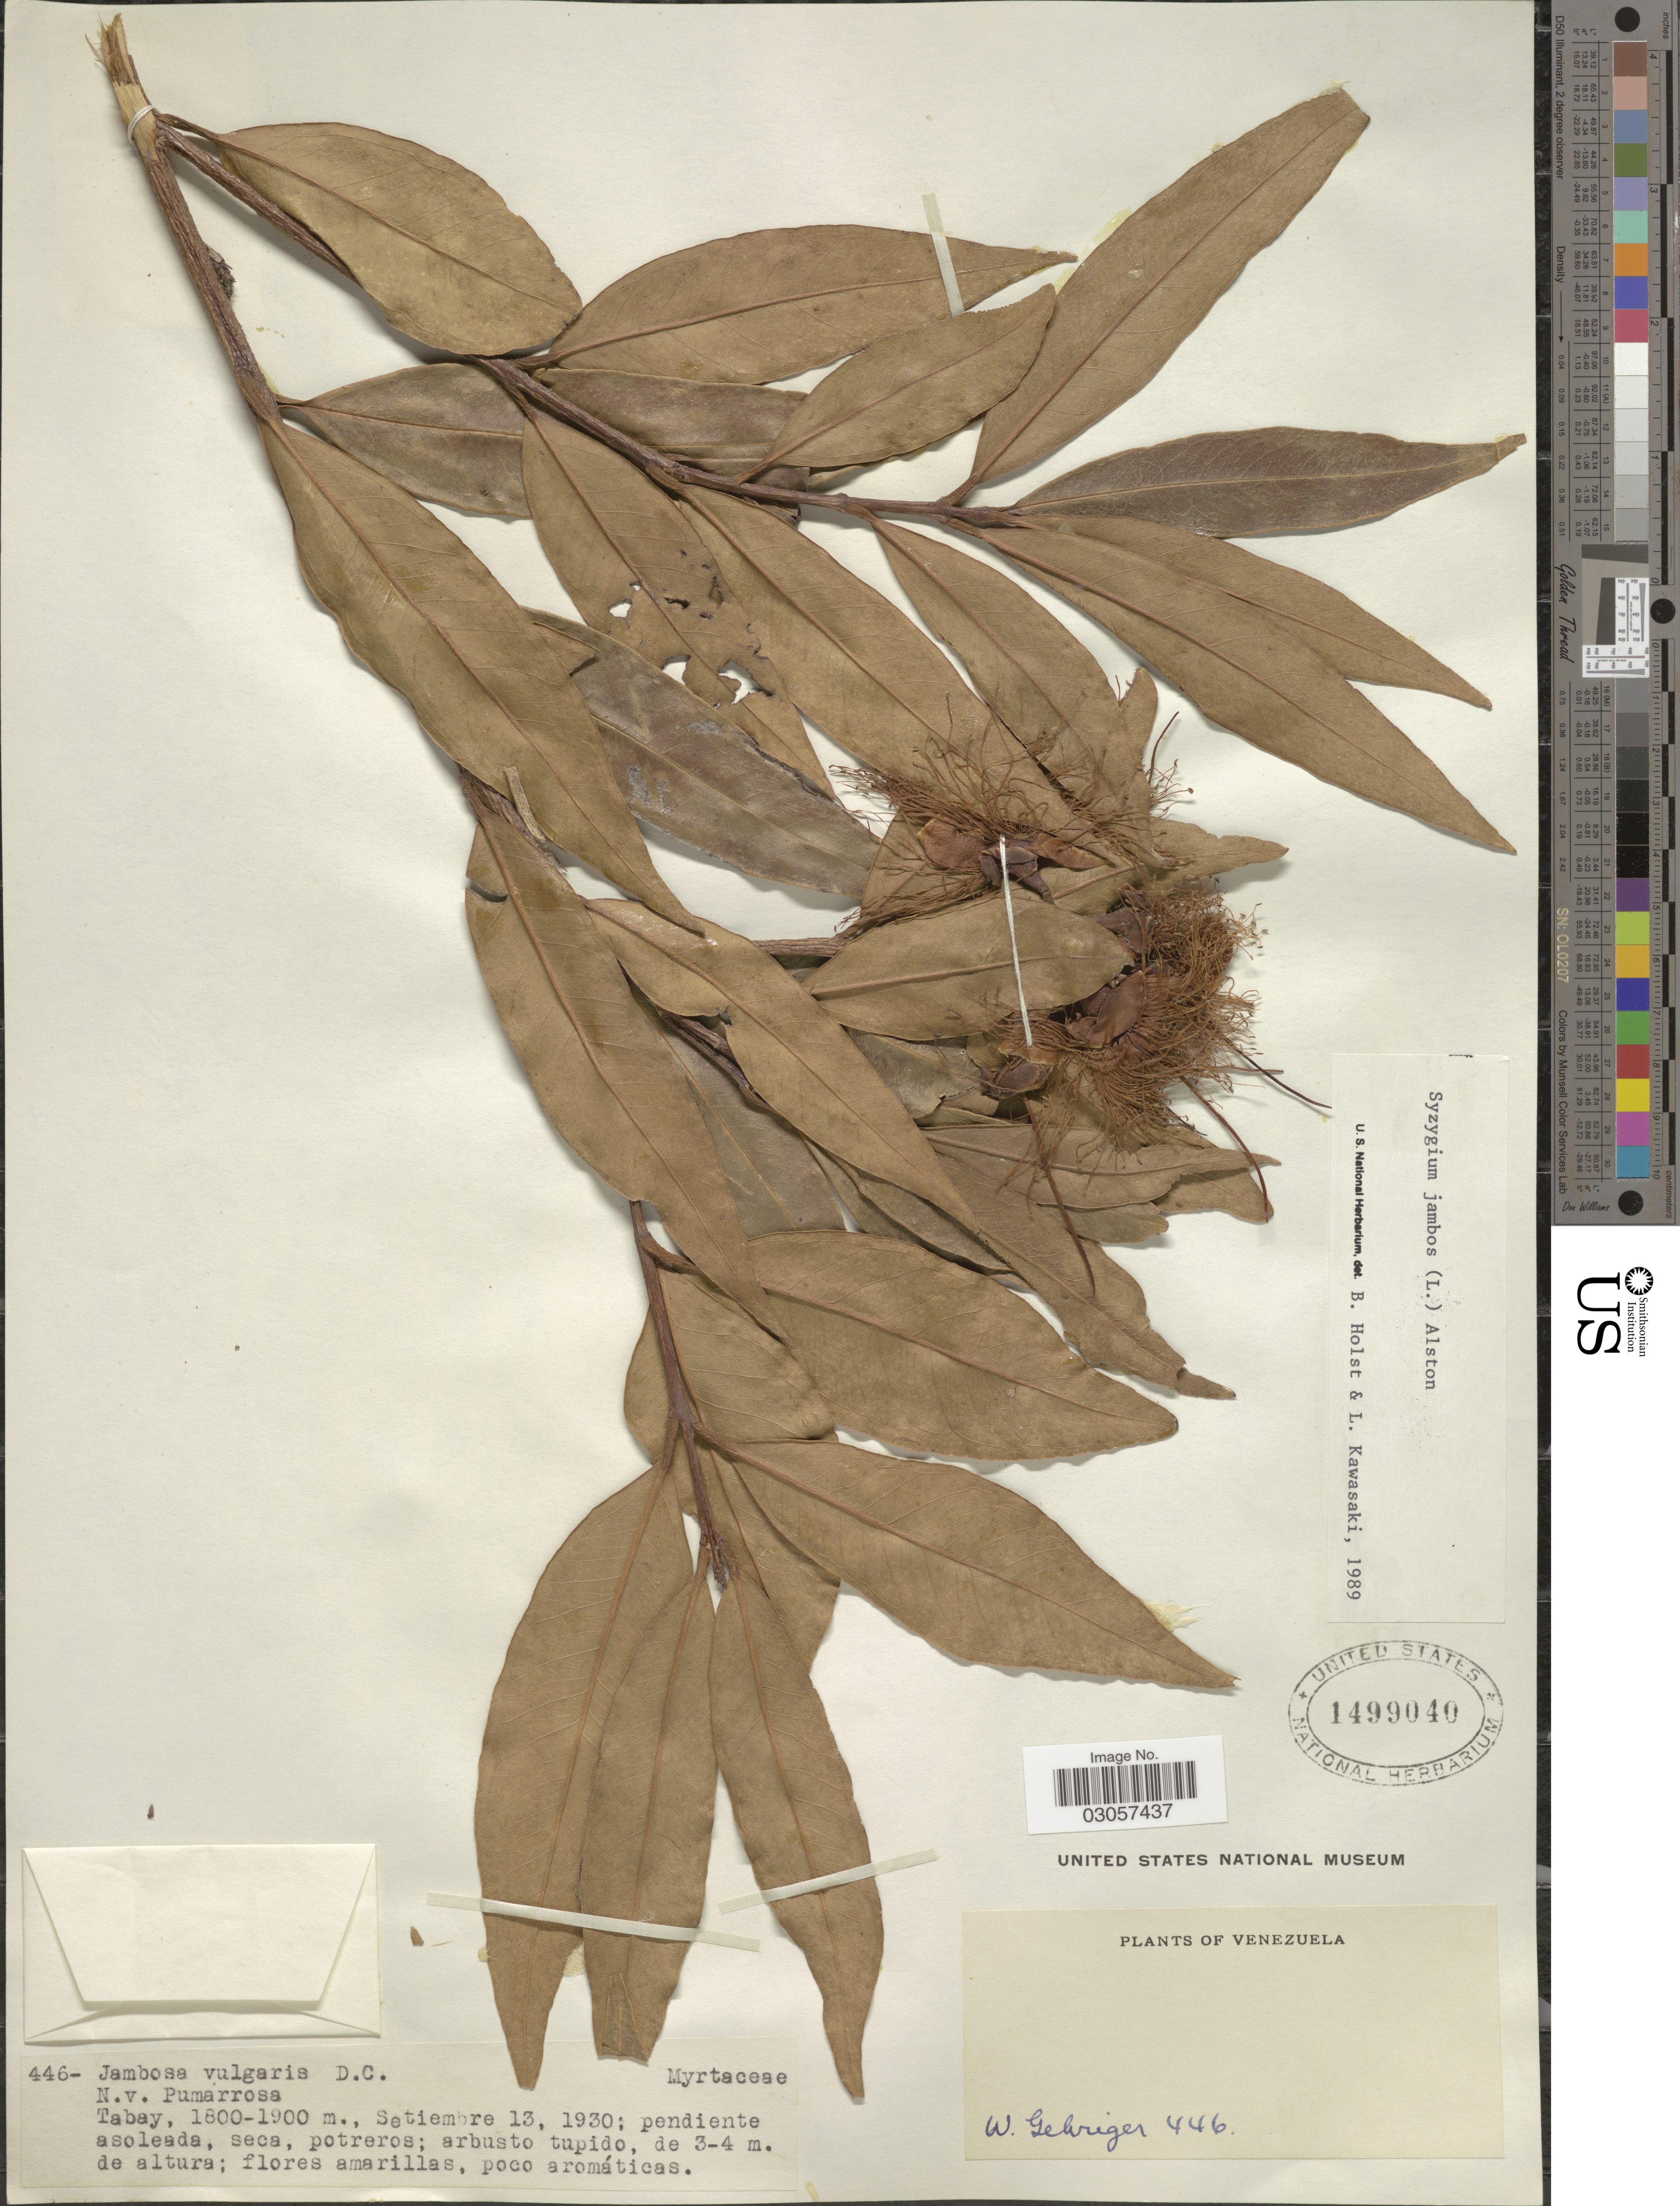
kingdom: Plantae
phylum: Tracheophyta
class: Magnoliopsida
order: Myrtales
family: Myrtaceae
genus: Syzygium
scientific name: Syzygium jambos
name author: (L.) Alston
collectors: W. Gehriger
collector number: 446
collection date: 1930-09-13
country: Venezuela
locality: Tabay.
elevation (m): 1800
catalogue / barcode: US 1499040